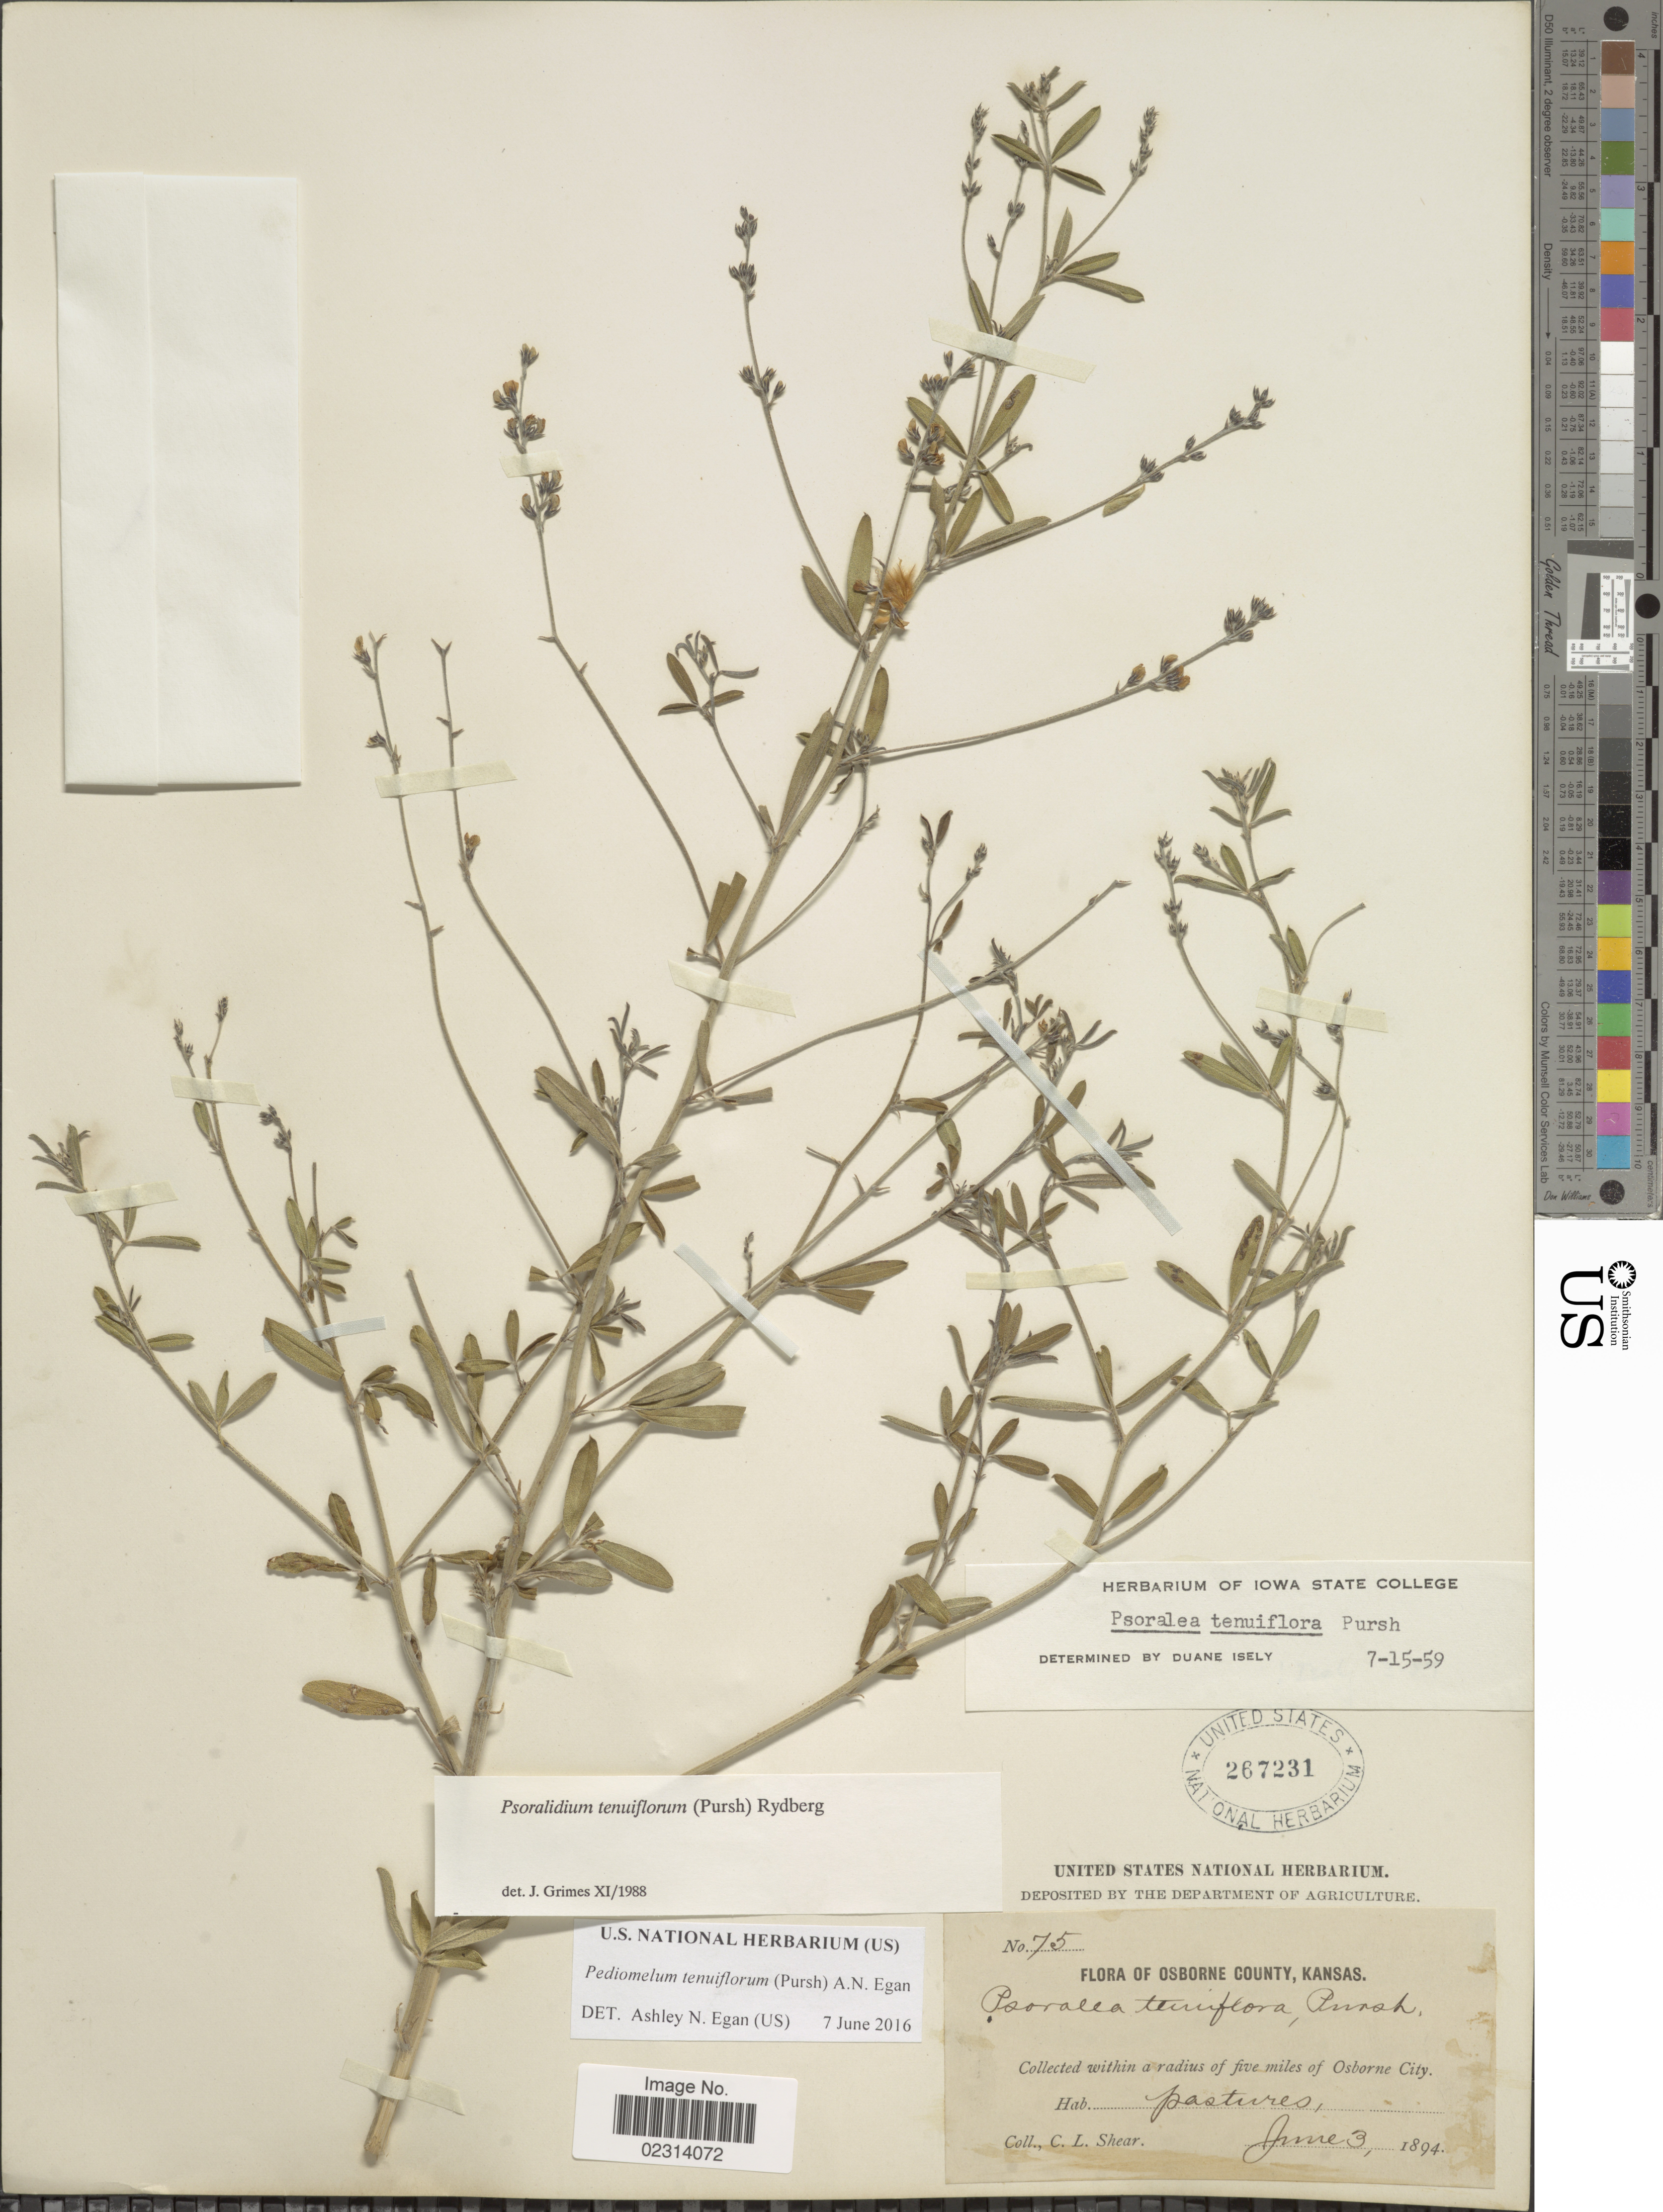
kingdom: Plantae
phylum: Tracheophyta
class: Magnoliopsida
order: Fabales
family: Fabaceae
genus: Psoralidium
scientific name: Psoralidium tenuiflorum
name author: (Pursh) Rydb.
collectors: C. L. Shear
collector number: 75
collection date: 1894-06-03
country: United States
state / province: Kansas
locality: Osborne County, Kansas, Within a radius of five miles of Osborne City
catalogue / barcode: US 267231